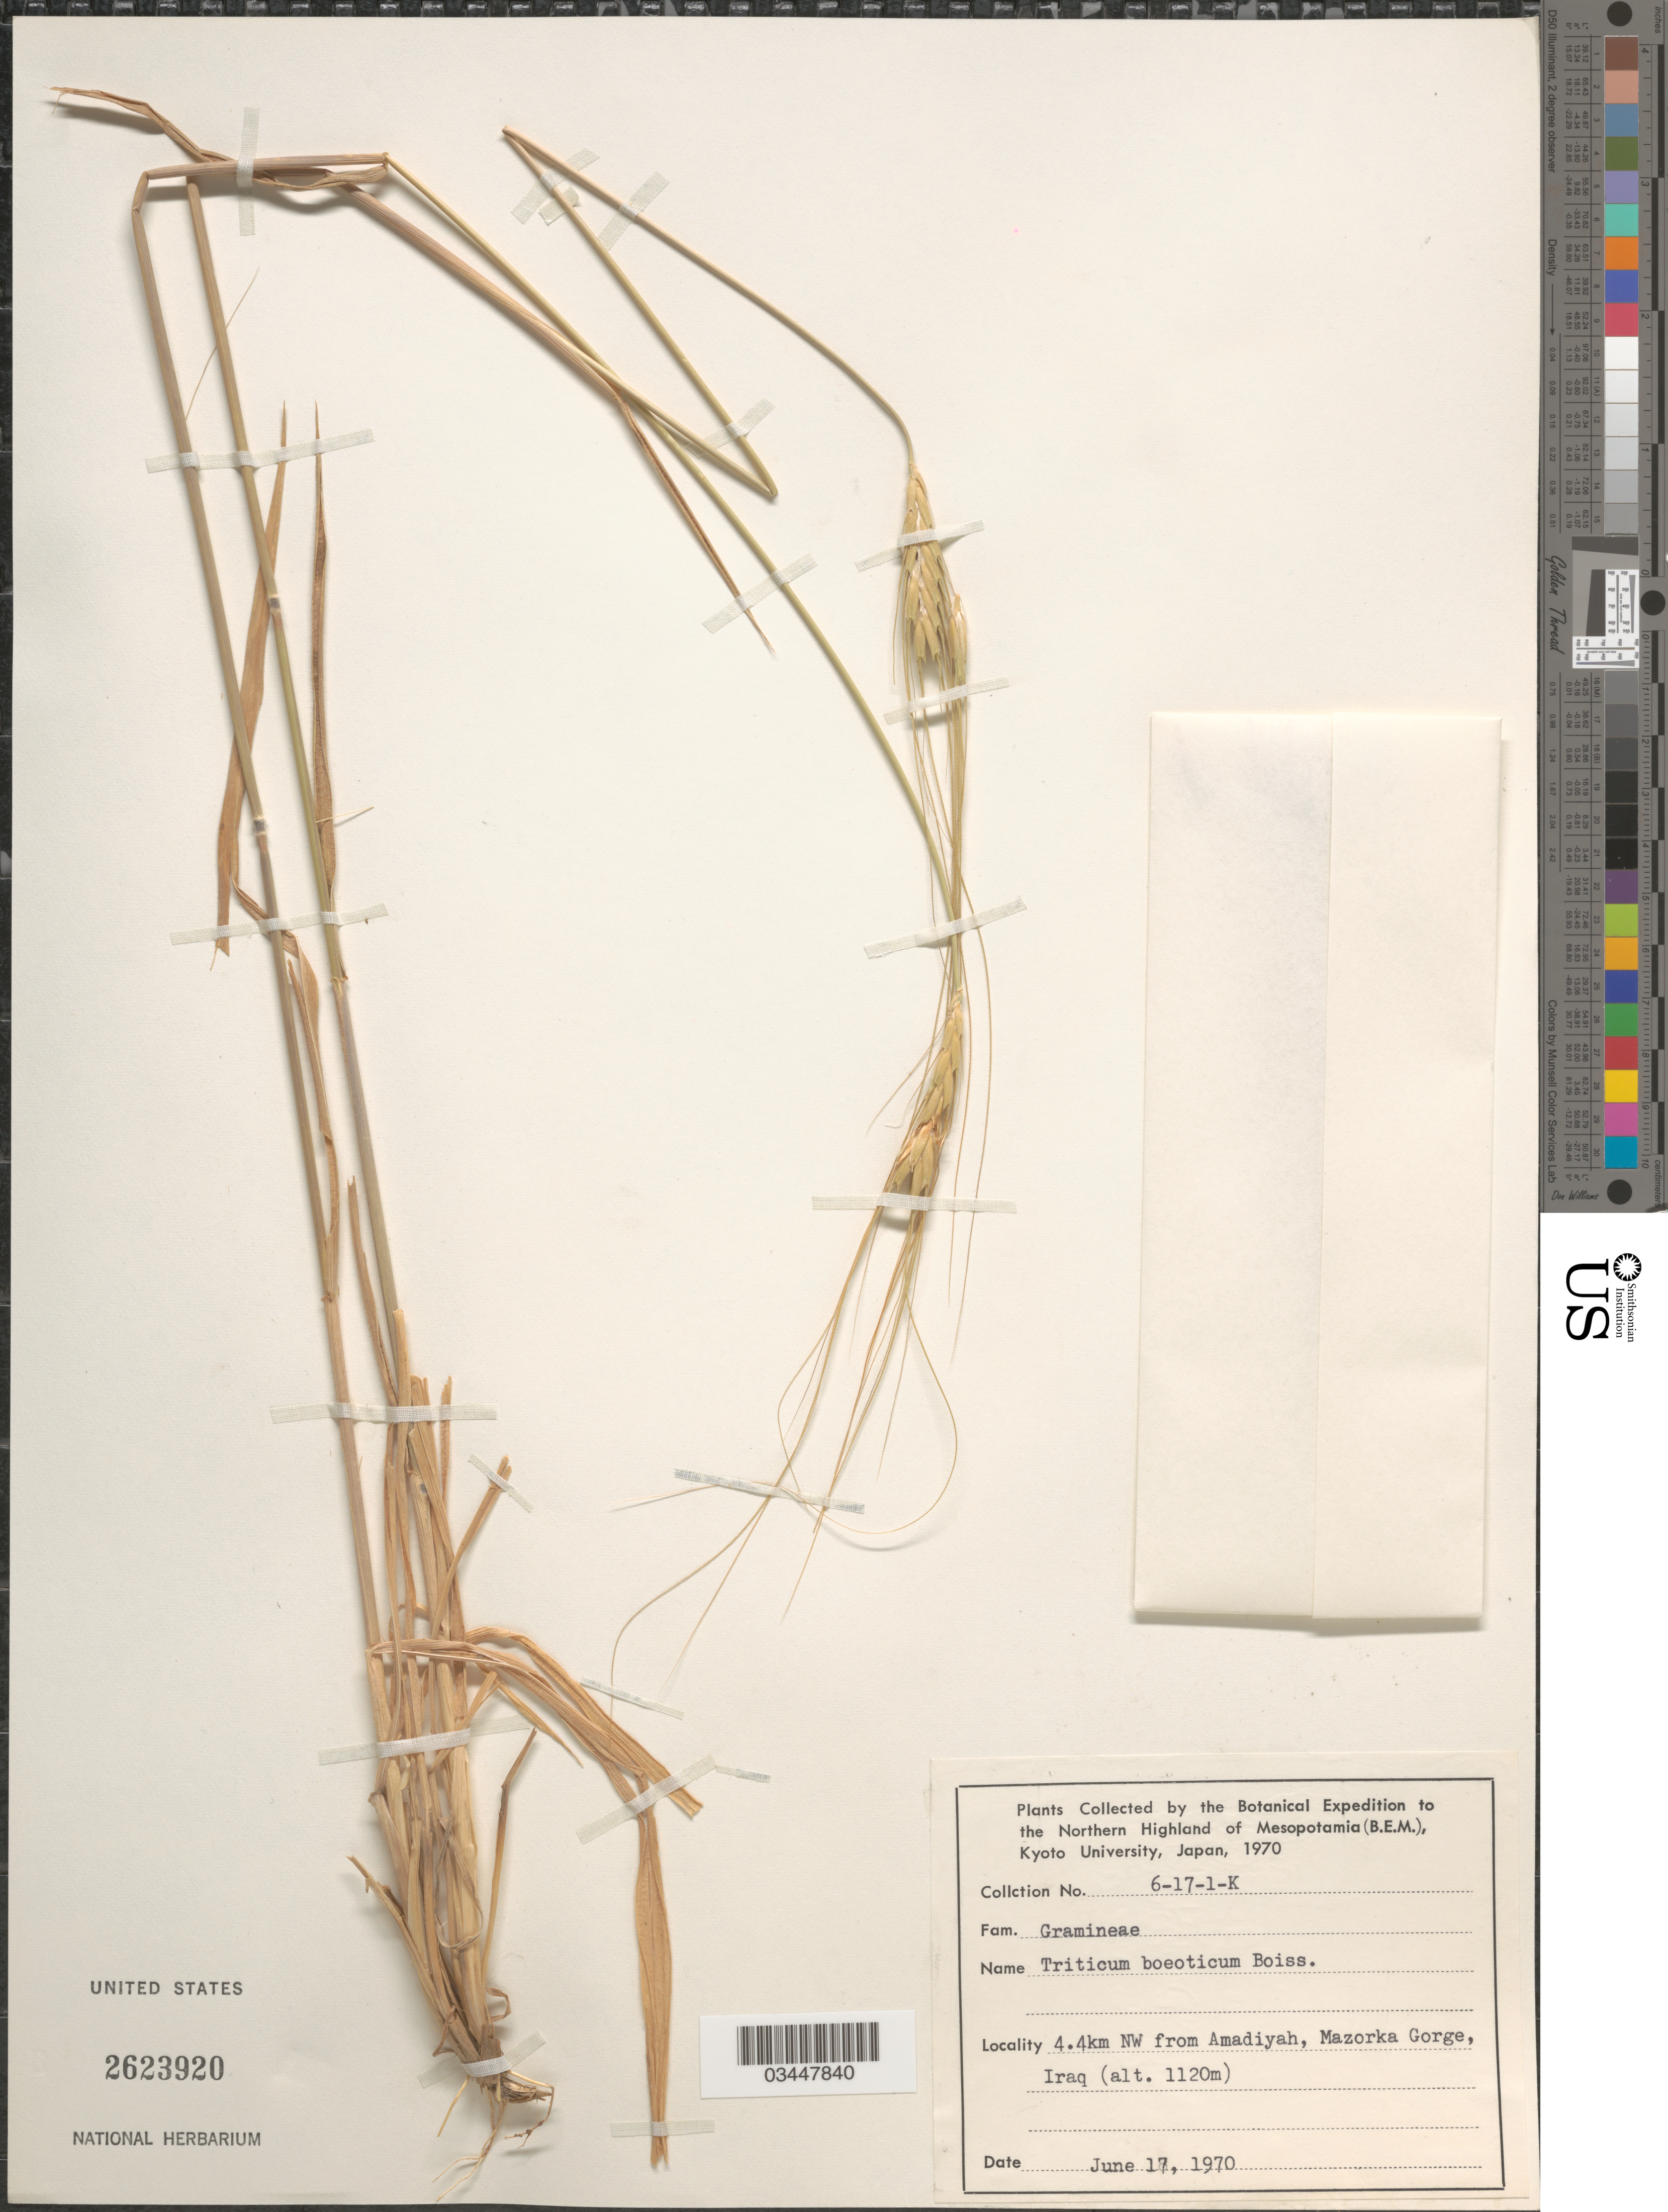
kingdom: Plantae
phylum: Tracheophyta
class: Liliopsida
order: Poales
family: Poaceae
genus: Triticum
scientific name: Triticum boeoticum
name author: Boiss.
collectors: Botanical Expedition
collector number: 6-17-1-K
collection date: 1970-06-17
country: Iraq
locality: To the Northern Highland of Mesopotamia (B.E.M.). 4.4km NW from Amadiyah, Mazorka Gorge.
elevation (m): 1120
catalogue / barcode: US 2623920